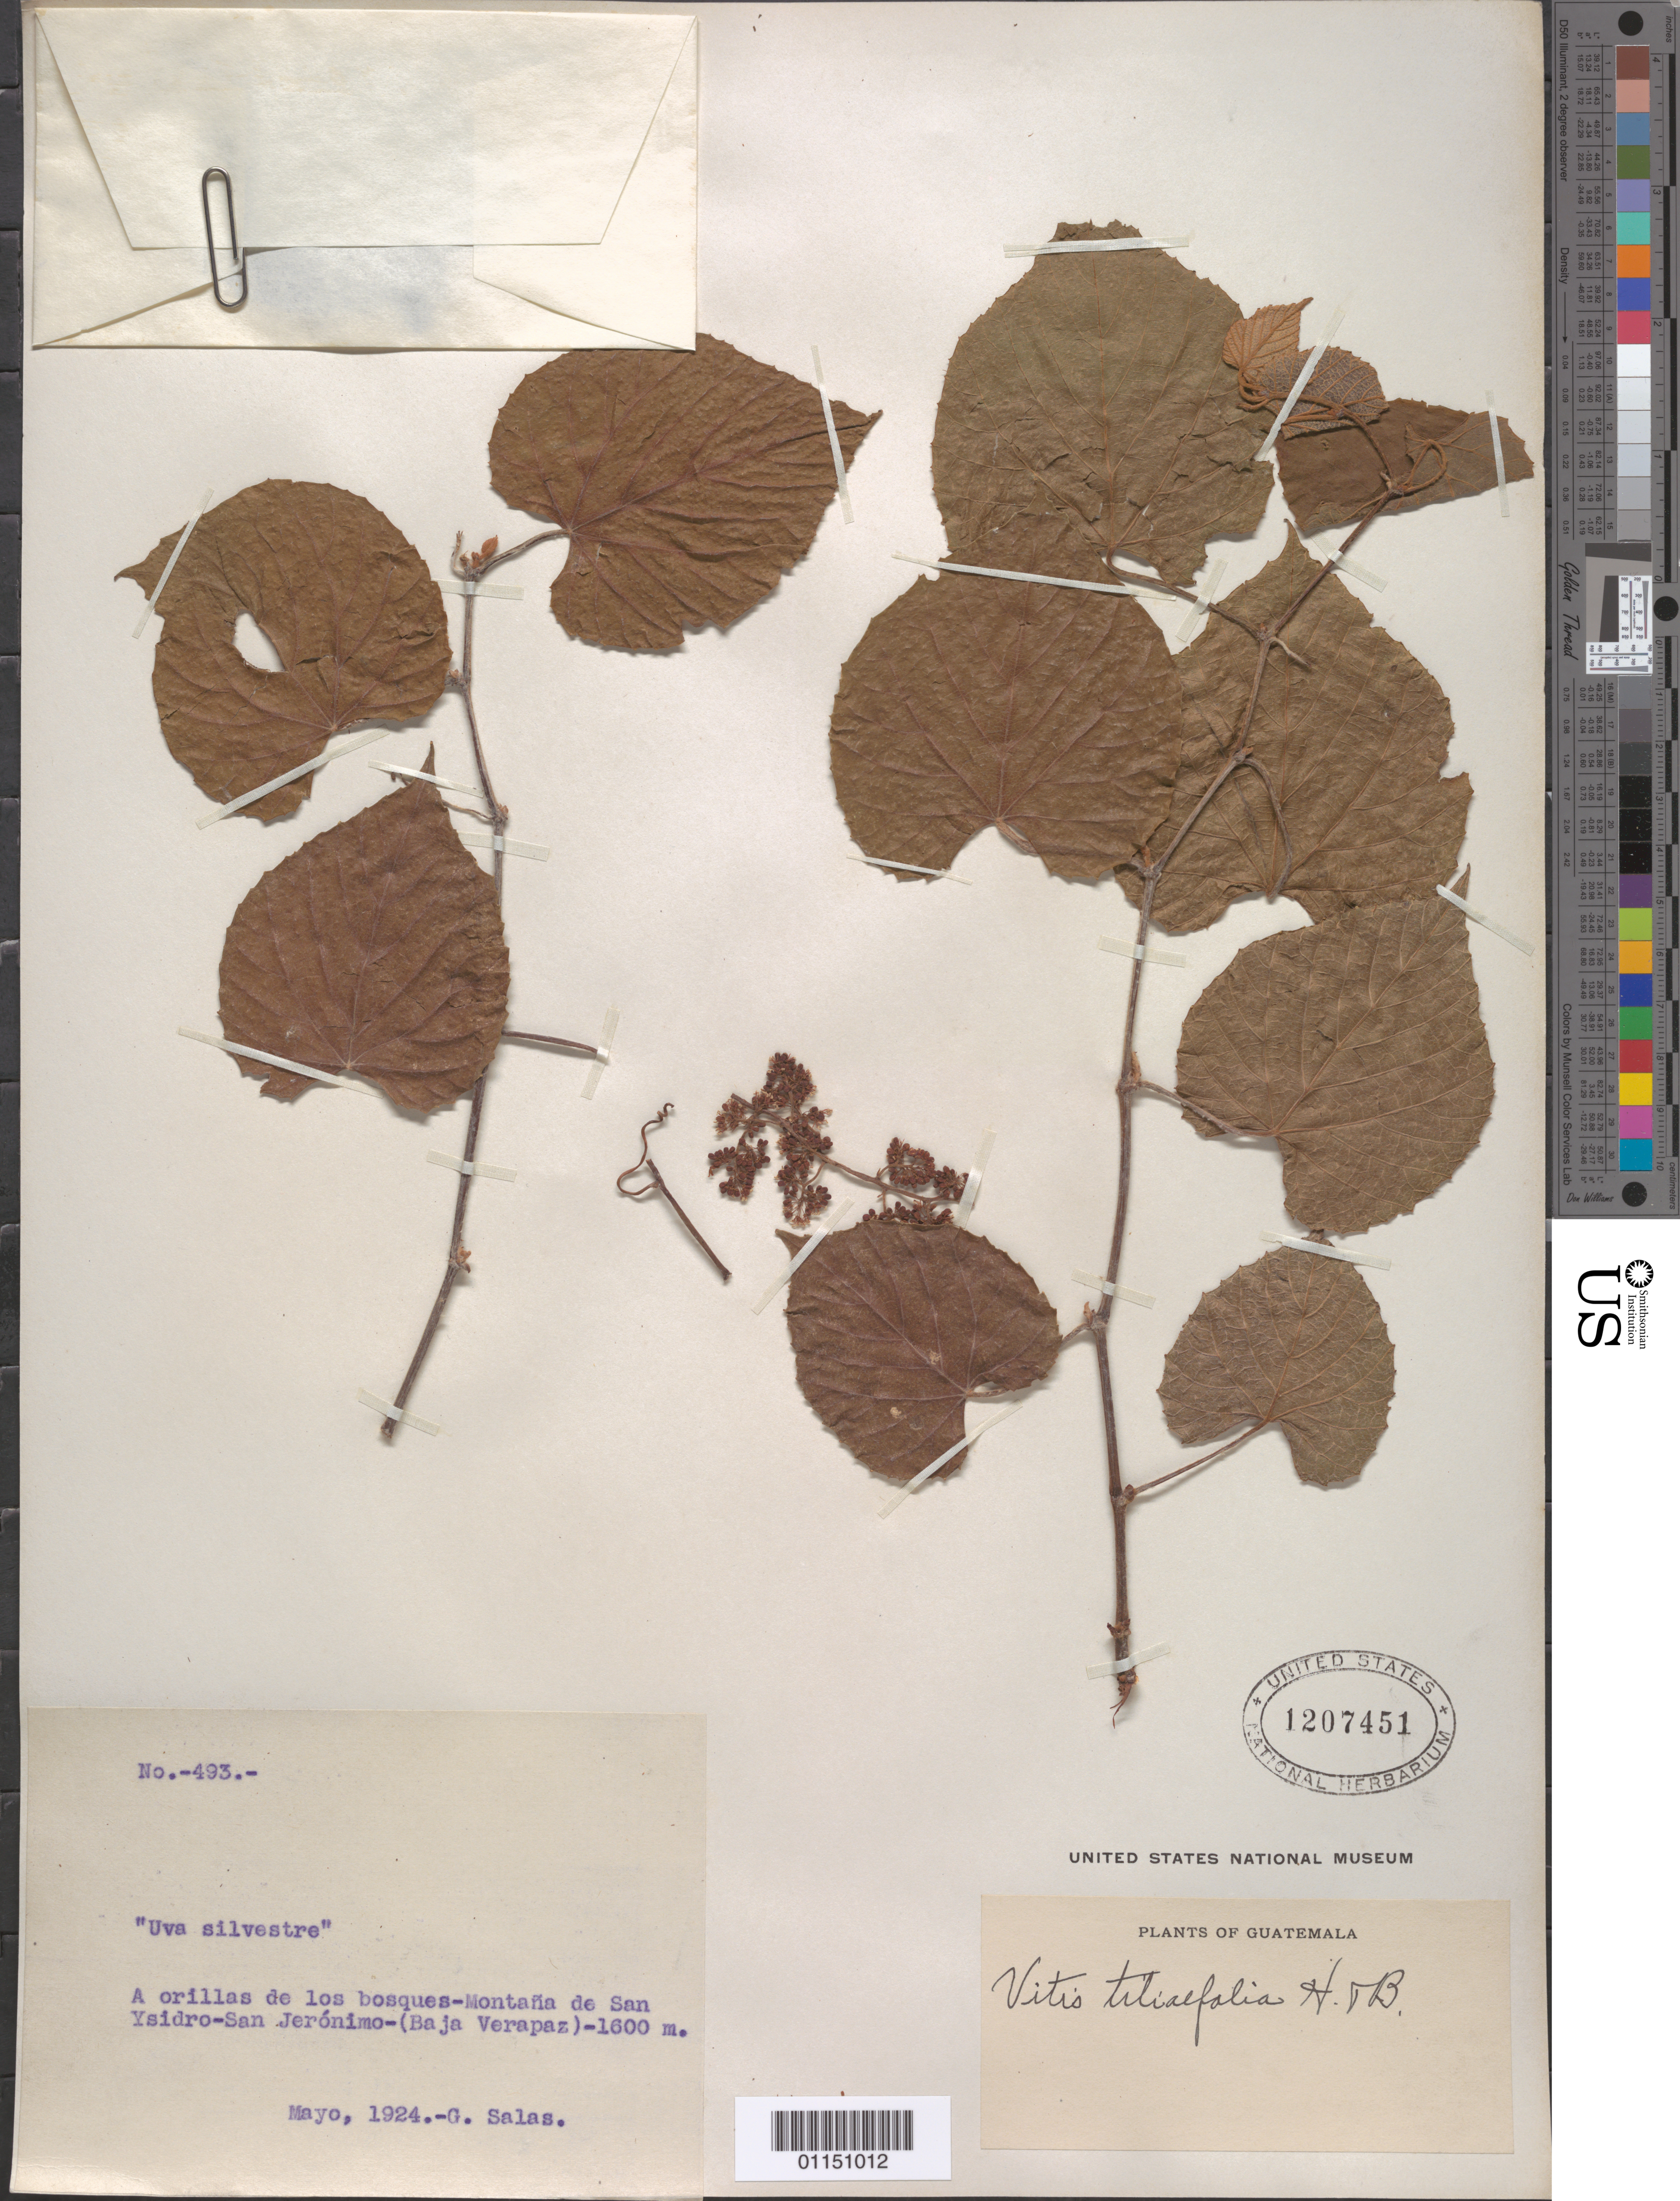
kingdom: Plantae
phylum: Tracheophyta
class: Magnoliopsida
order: Vitales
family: Vitaceae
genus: Vitis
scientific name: Vitis tiliaefolia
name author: Willd.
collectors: G. Salas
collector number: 493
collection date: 1924-05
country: Guatemala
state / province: Baja Verapaz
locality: Montana de San Ysidro-San Jeronimo.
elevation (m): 1600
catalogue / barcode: US 1207451